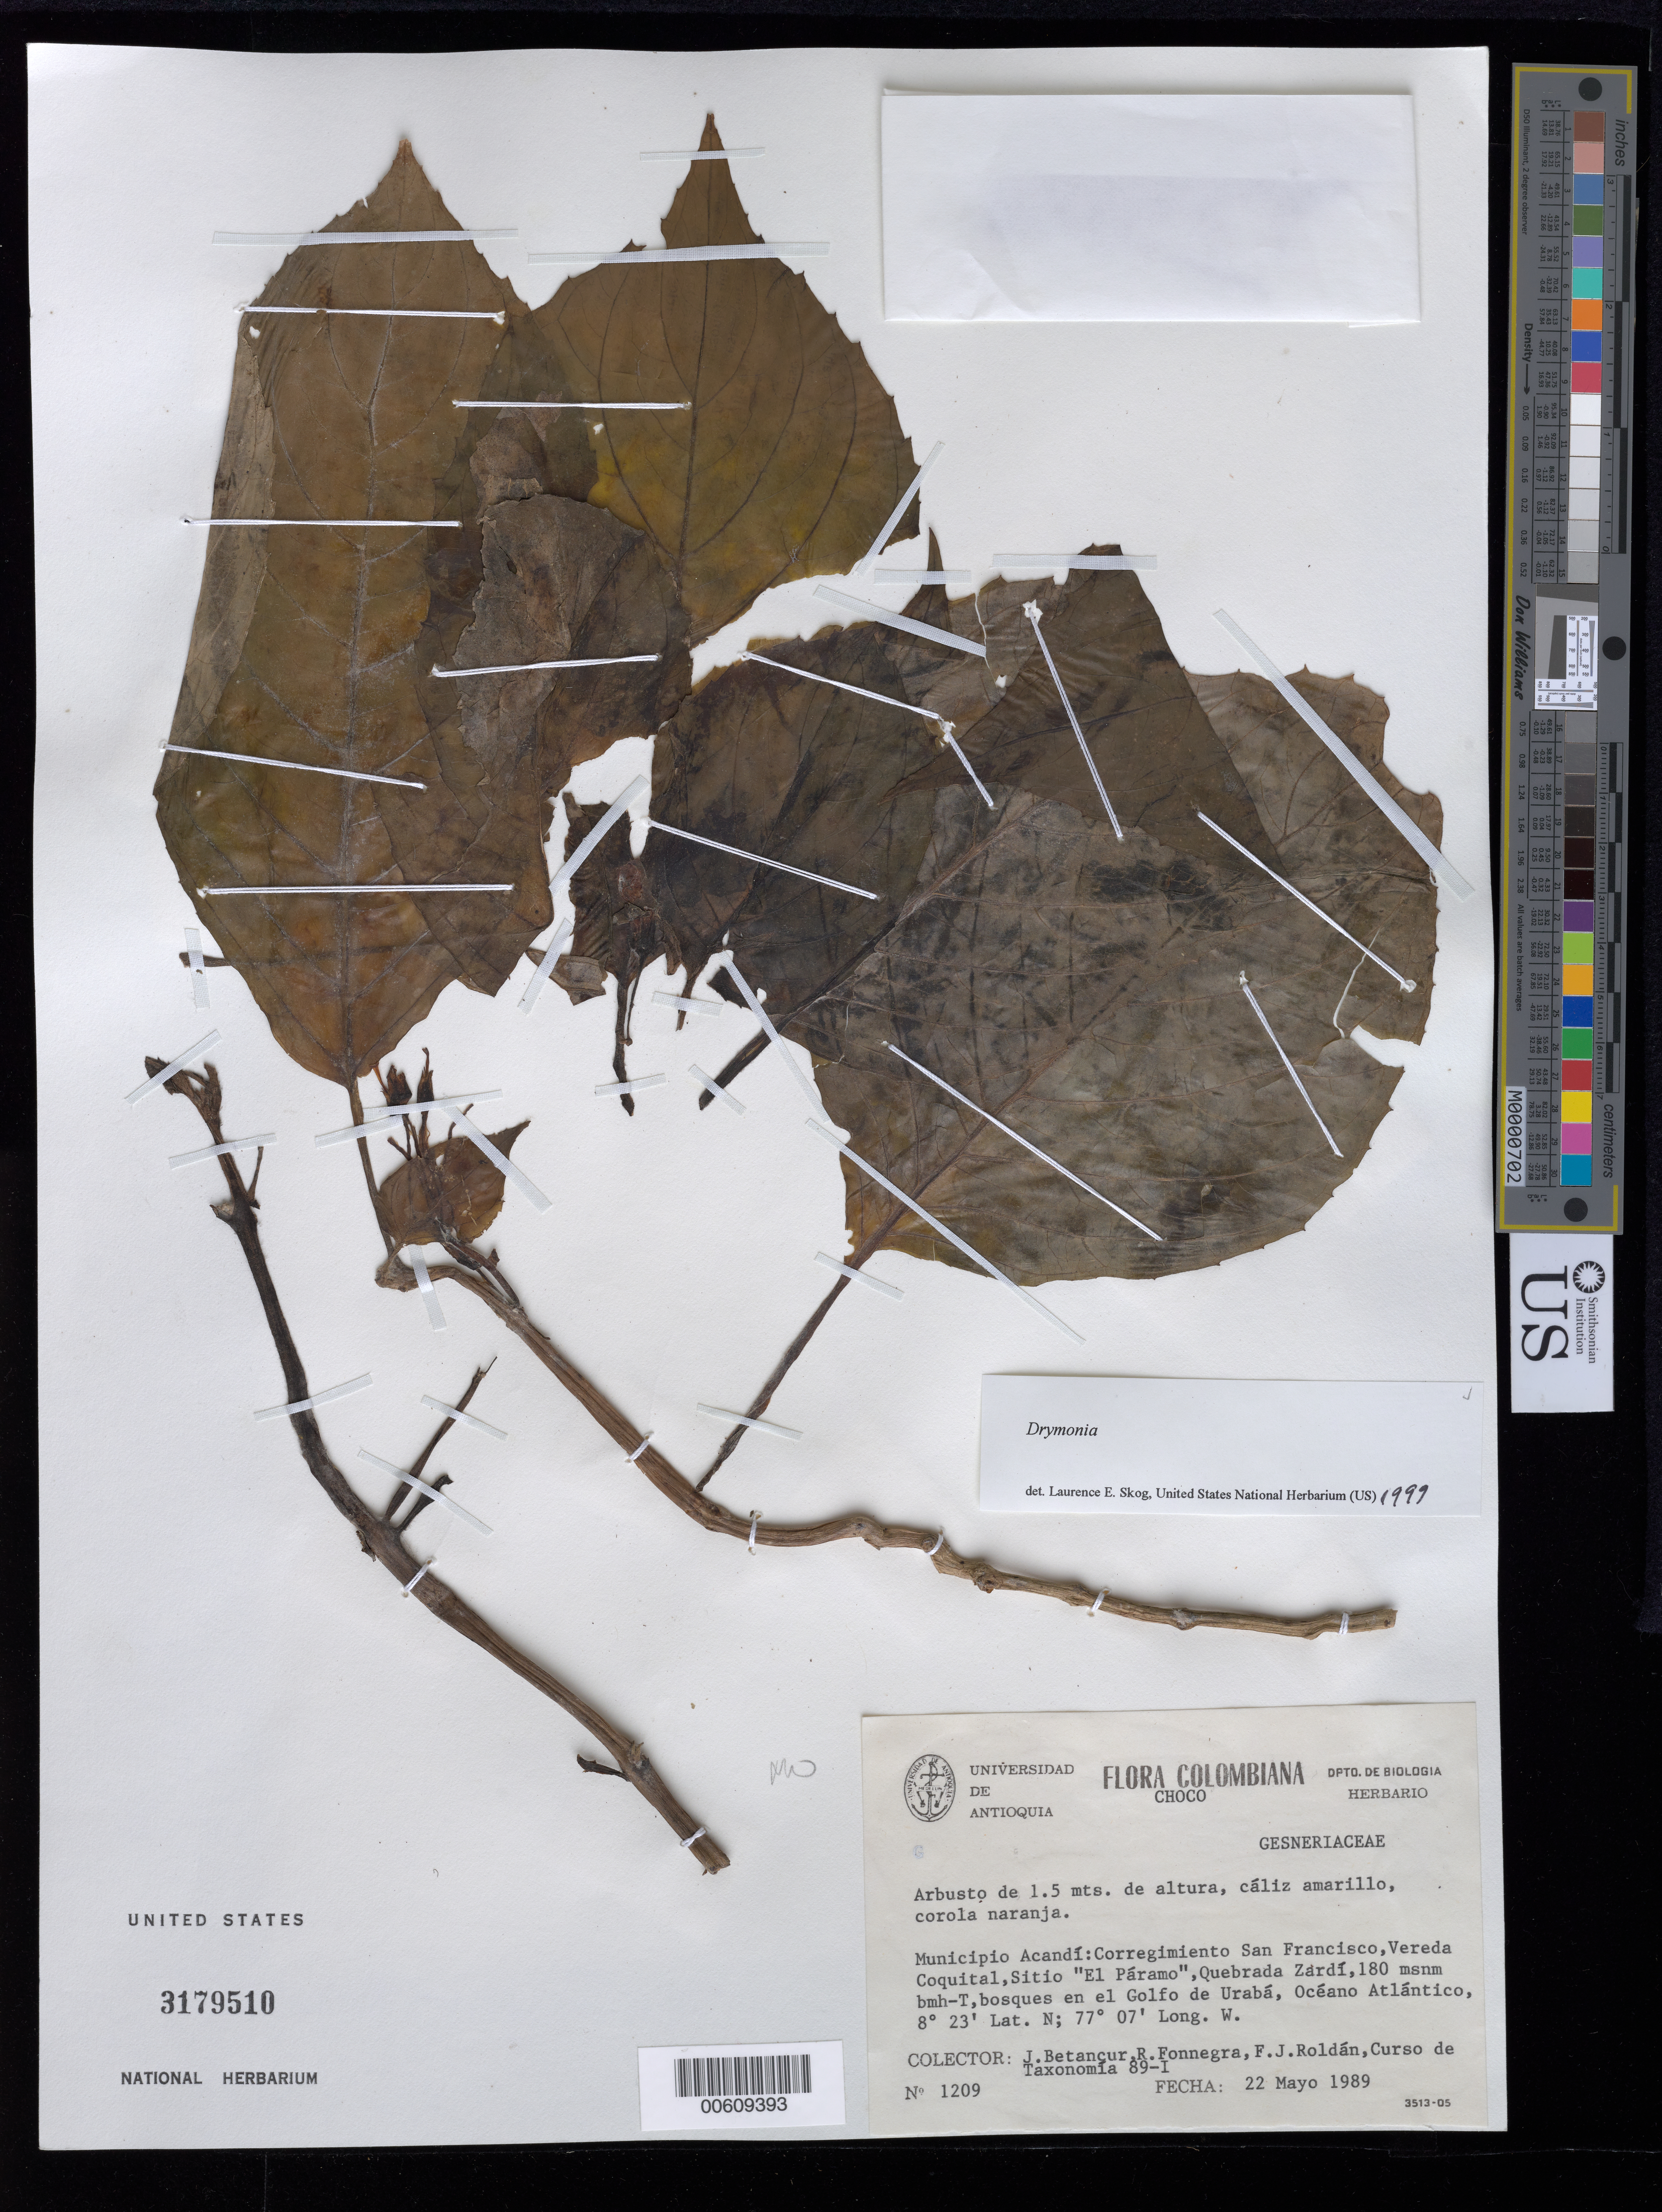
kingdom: Plantae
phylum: Tracheophyta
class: Magnoliopsida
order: Lamiales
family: Gesneriaceae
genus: Drymonia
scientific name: Drymonia sp.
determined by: Skog, Laurence E.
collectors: J. C. Betancur, R. Fonnegra G., F. J. Roldán & Curso de Taxonomía 98-I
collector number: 1209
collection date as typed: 22 May 1989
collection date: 1989-05-22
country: Colombia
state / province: Chocó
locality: Mpio. Acandí: Corregimiento San Francisco, Vereda Coquital, Sitio "El Páramo", Quebrada Zardí, bosques en el Golfo de Urabá, Océano Atlántico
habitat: bmh-T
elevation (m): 180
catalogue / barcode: US 3179510